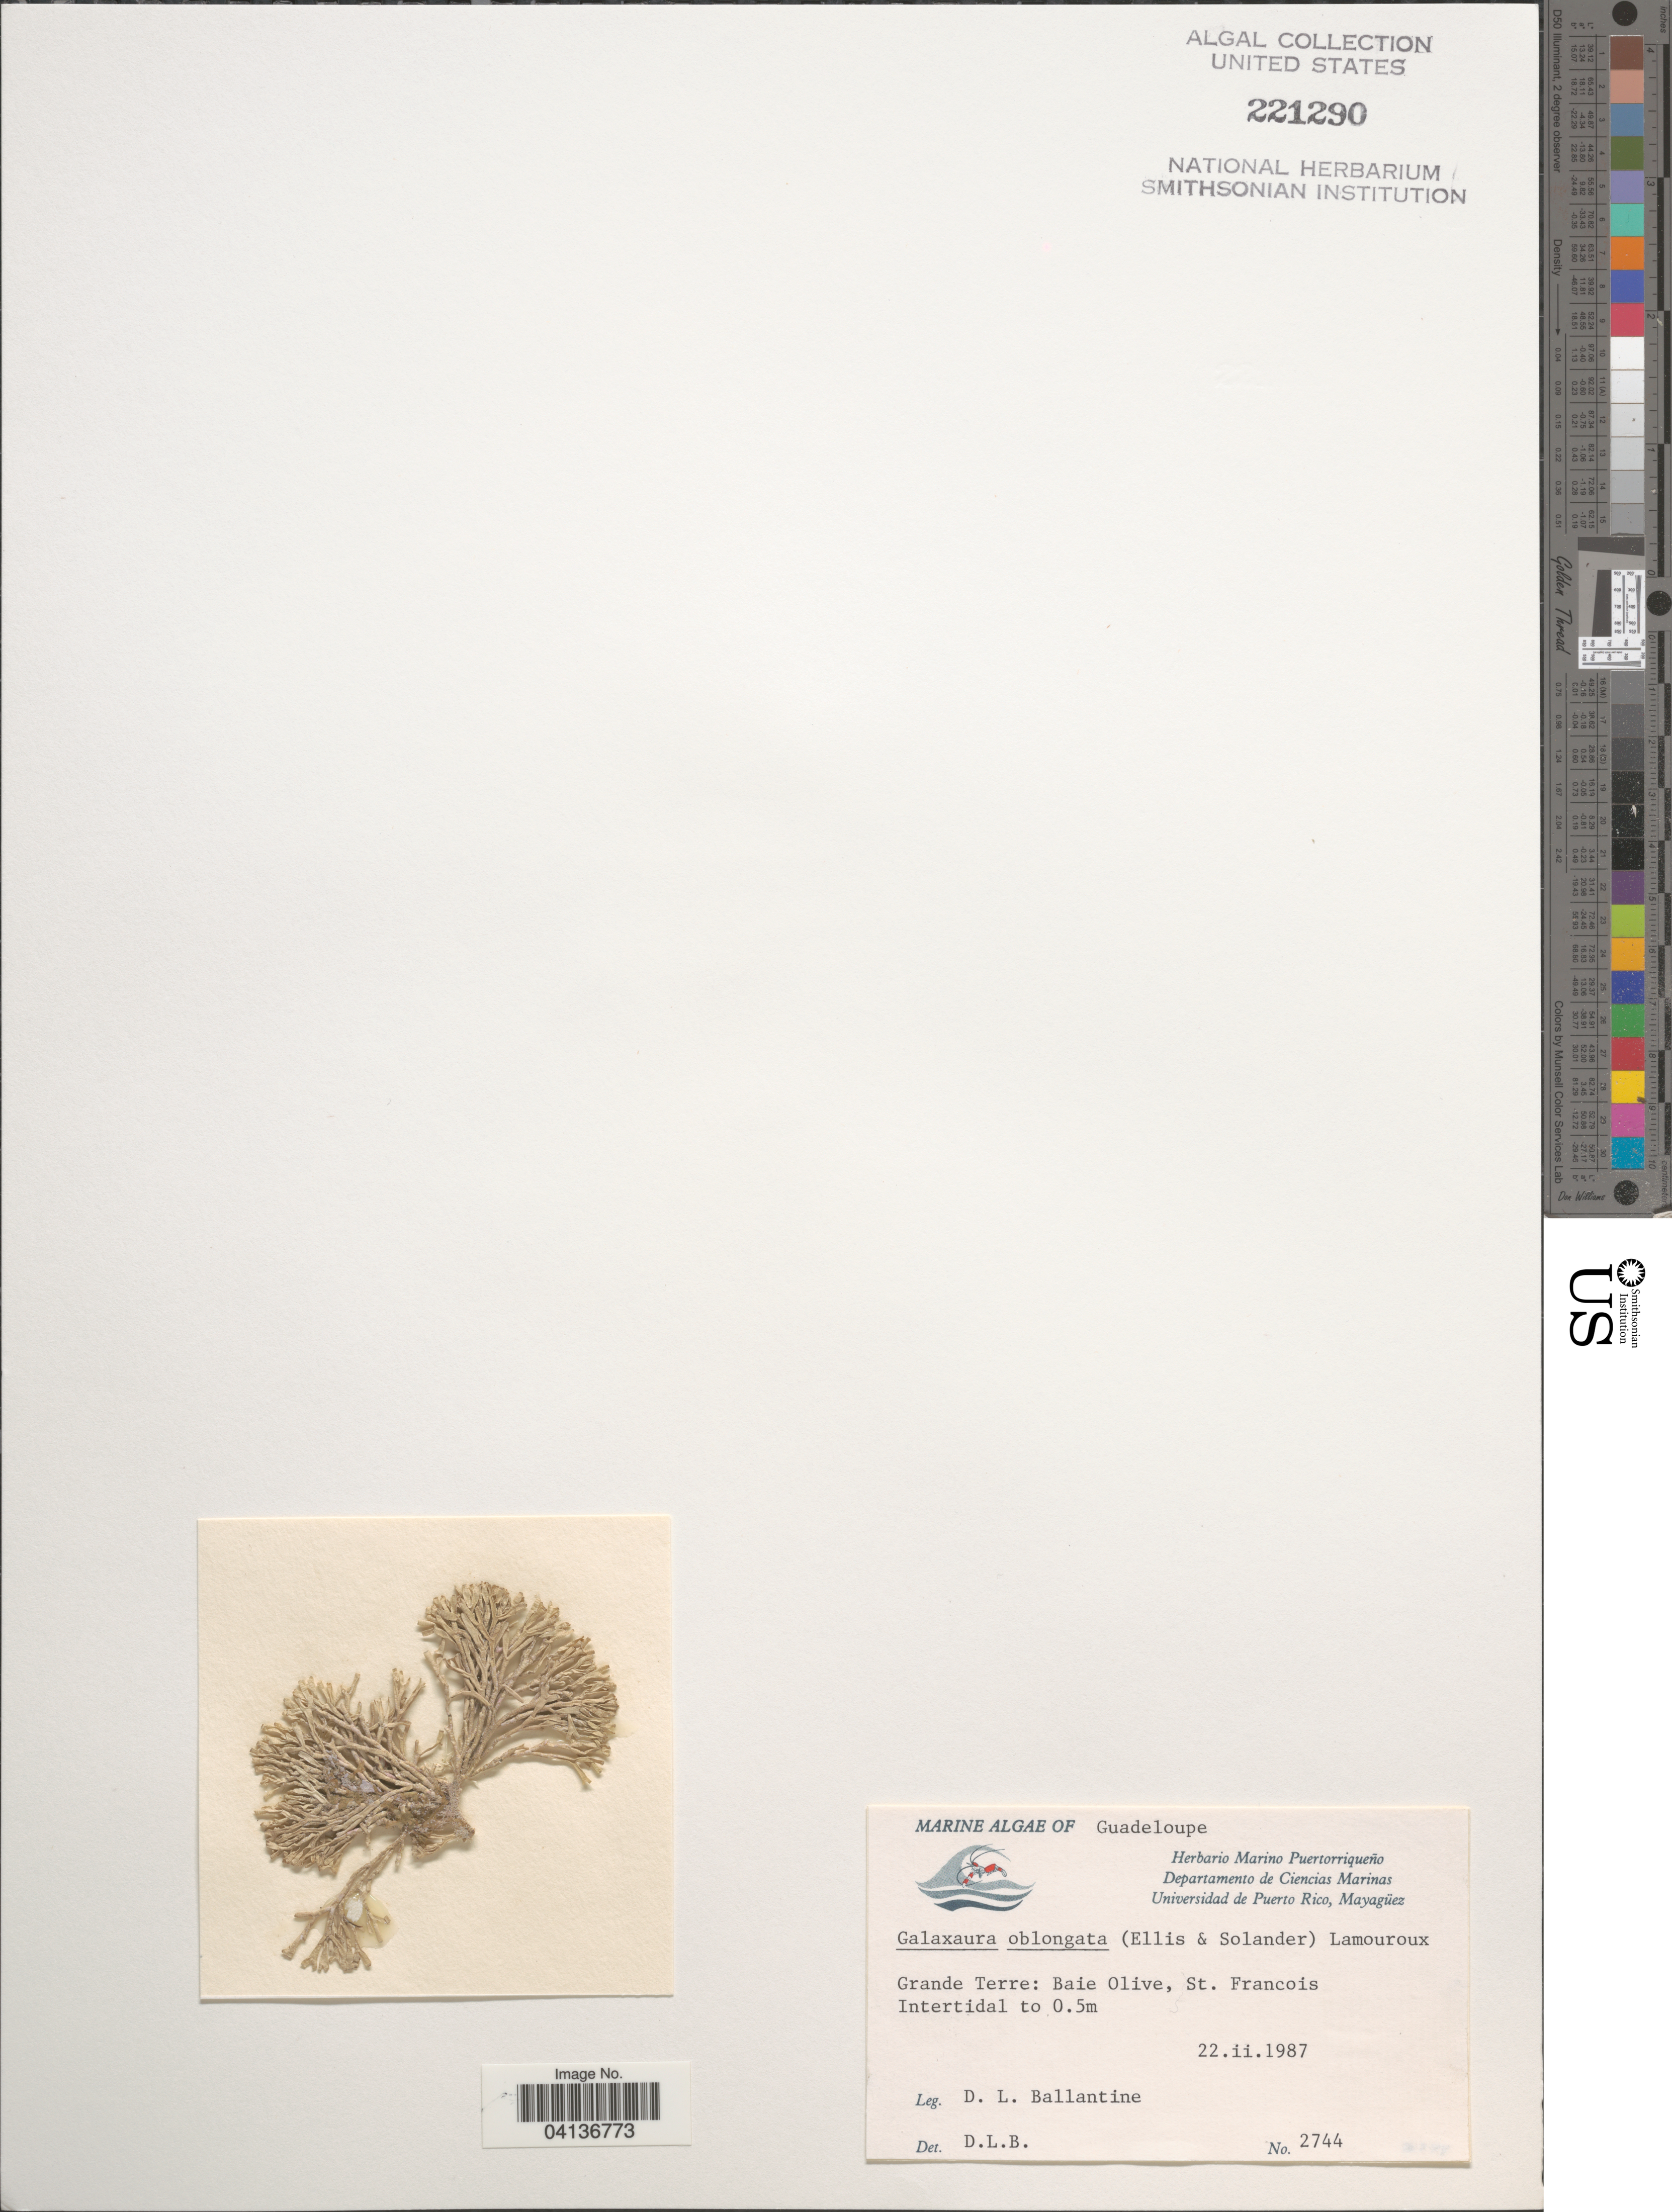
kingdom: Plantae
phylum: Rhodophyta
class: Florideophyceae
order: Nemaliales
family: Galaxauraceae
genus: Tricleocarpa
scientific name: Tricleocarpa fragilis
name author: (L.) Huisman & R.A. Towns.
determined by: Algae name updating Project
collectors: D.L. Ballantine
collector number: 2744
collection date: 1987-02-22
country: Guadeloupe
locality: Grande Terre: Baie Olive, St. Francois.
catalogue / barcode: US 221290